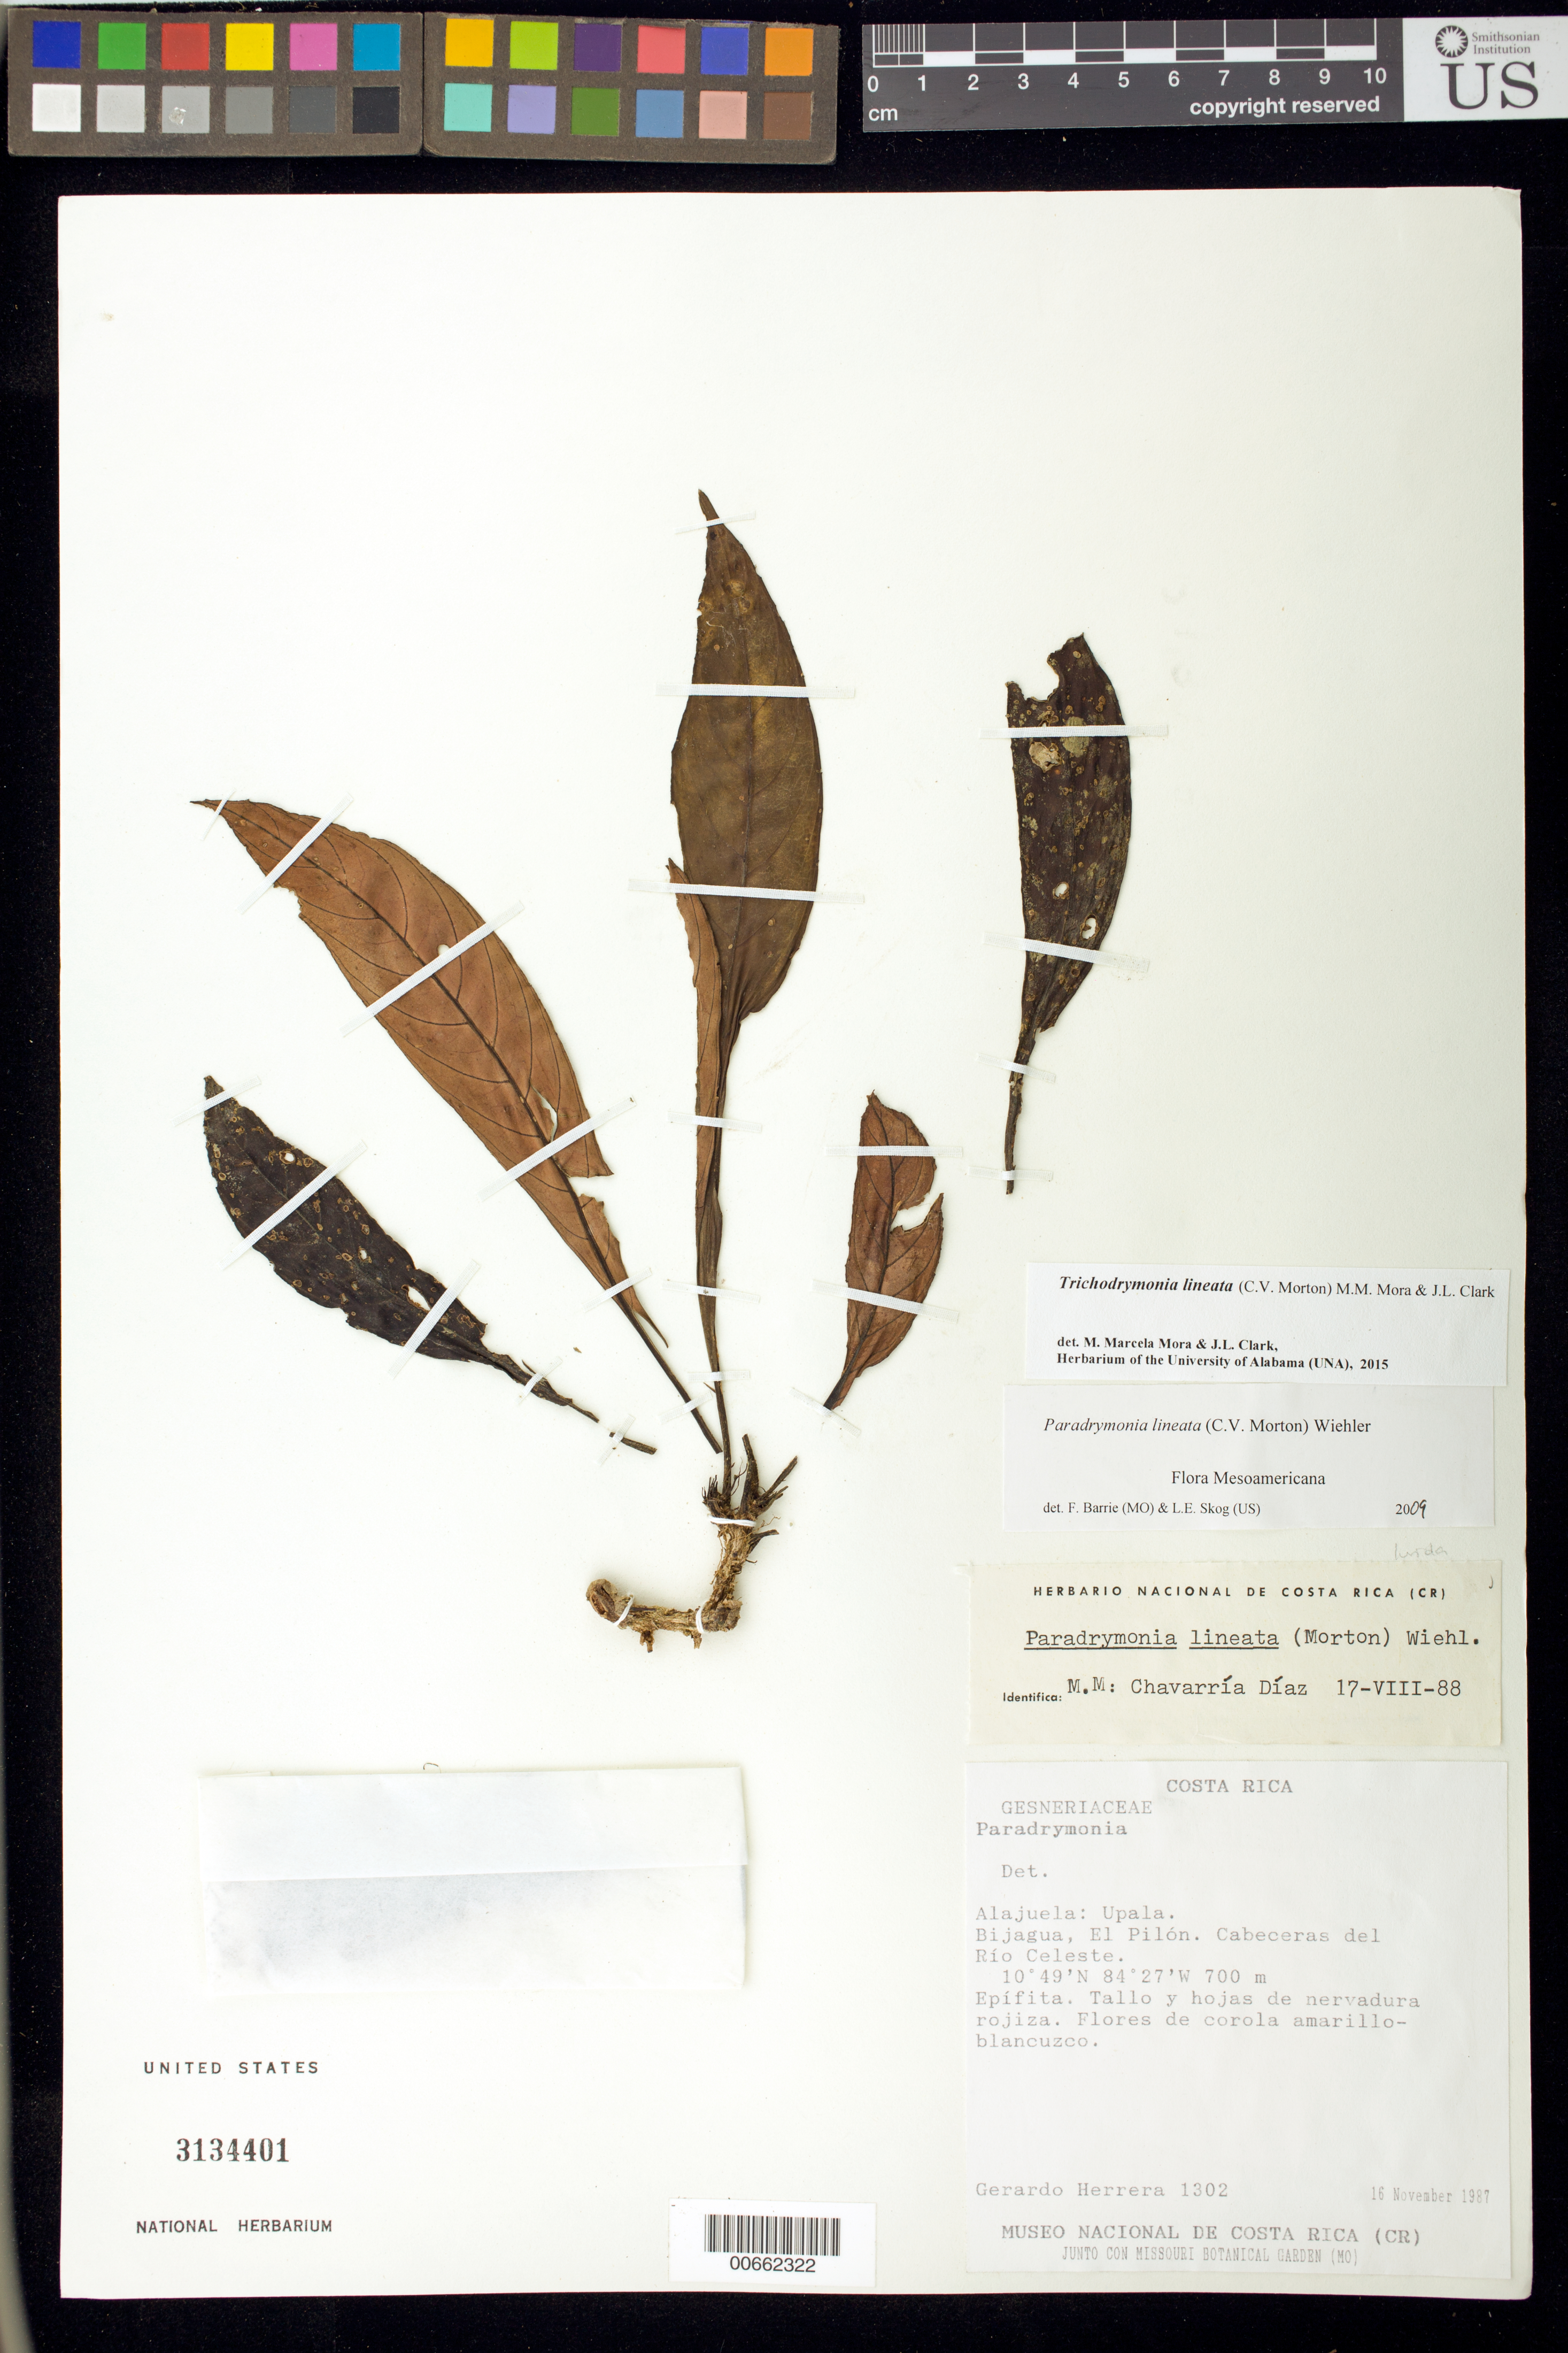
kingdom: Plantae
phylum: Tracheophyta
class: Magnoliopsida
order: Lamiales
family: Gesneriaceae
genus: Trichodrymonia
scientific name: Trichodrymonia lineata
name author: (C.V. Morton) M.M. Mora & J.L. Clark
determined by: Mora, M. M.; Clark, J. L.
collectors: G. Herrera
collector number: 1302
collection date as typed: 16 Nov 1987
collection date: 1987-11-16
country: Costa Rica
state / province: Alajuela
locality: Cantón Upala, Bijagua, El Pilón, Cabeceras del Rio Celeste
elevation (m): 700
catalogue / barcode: US 3134401